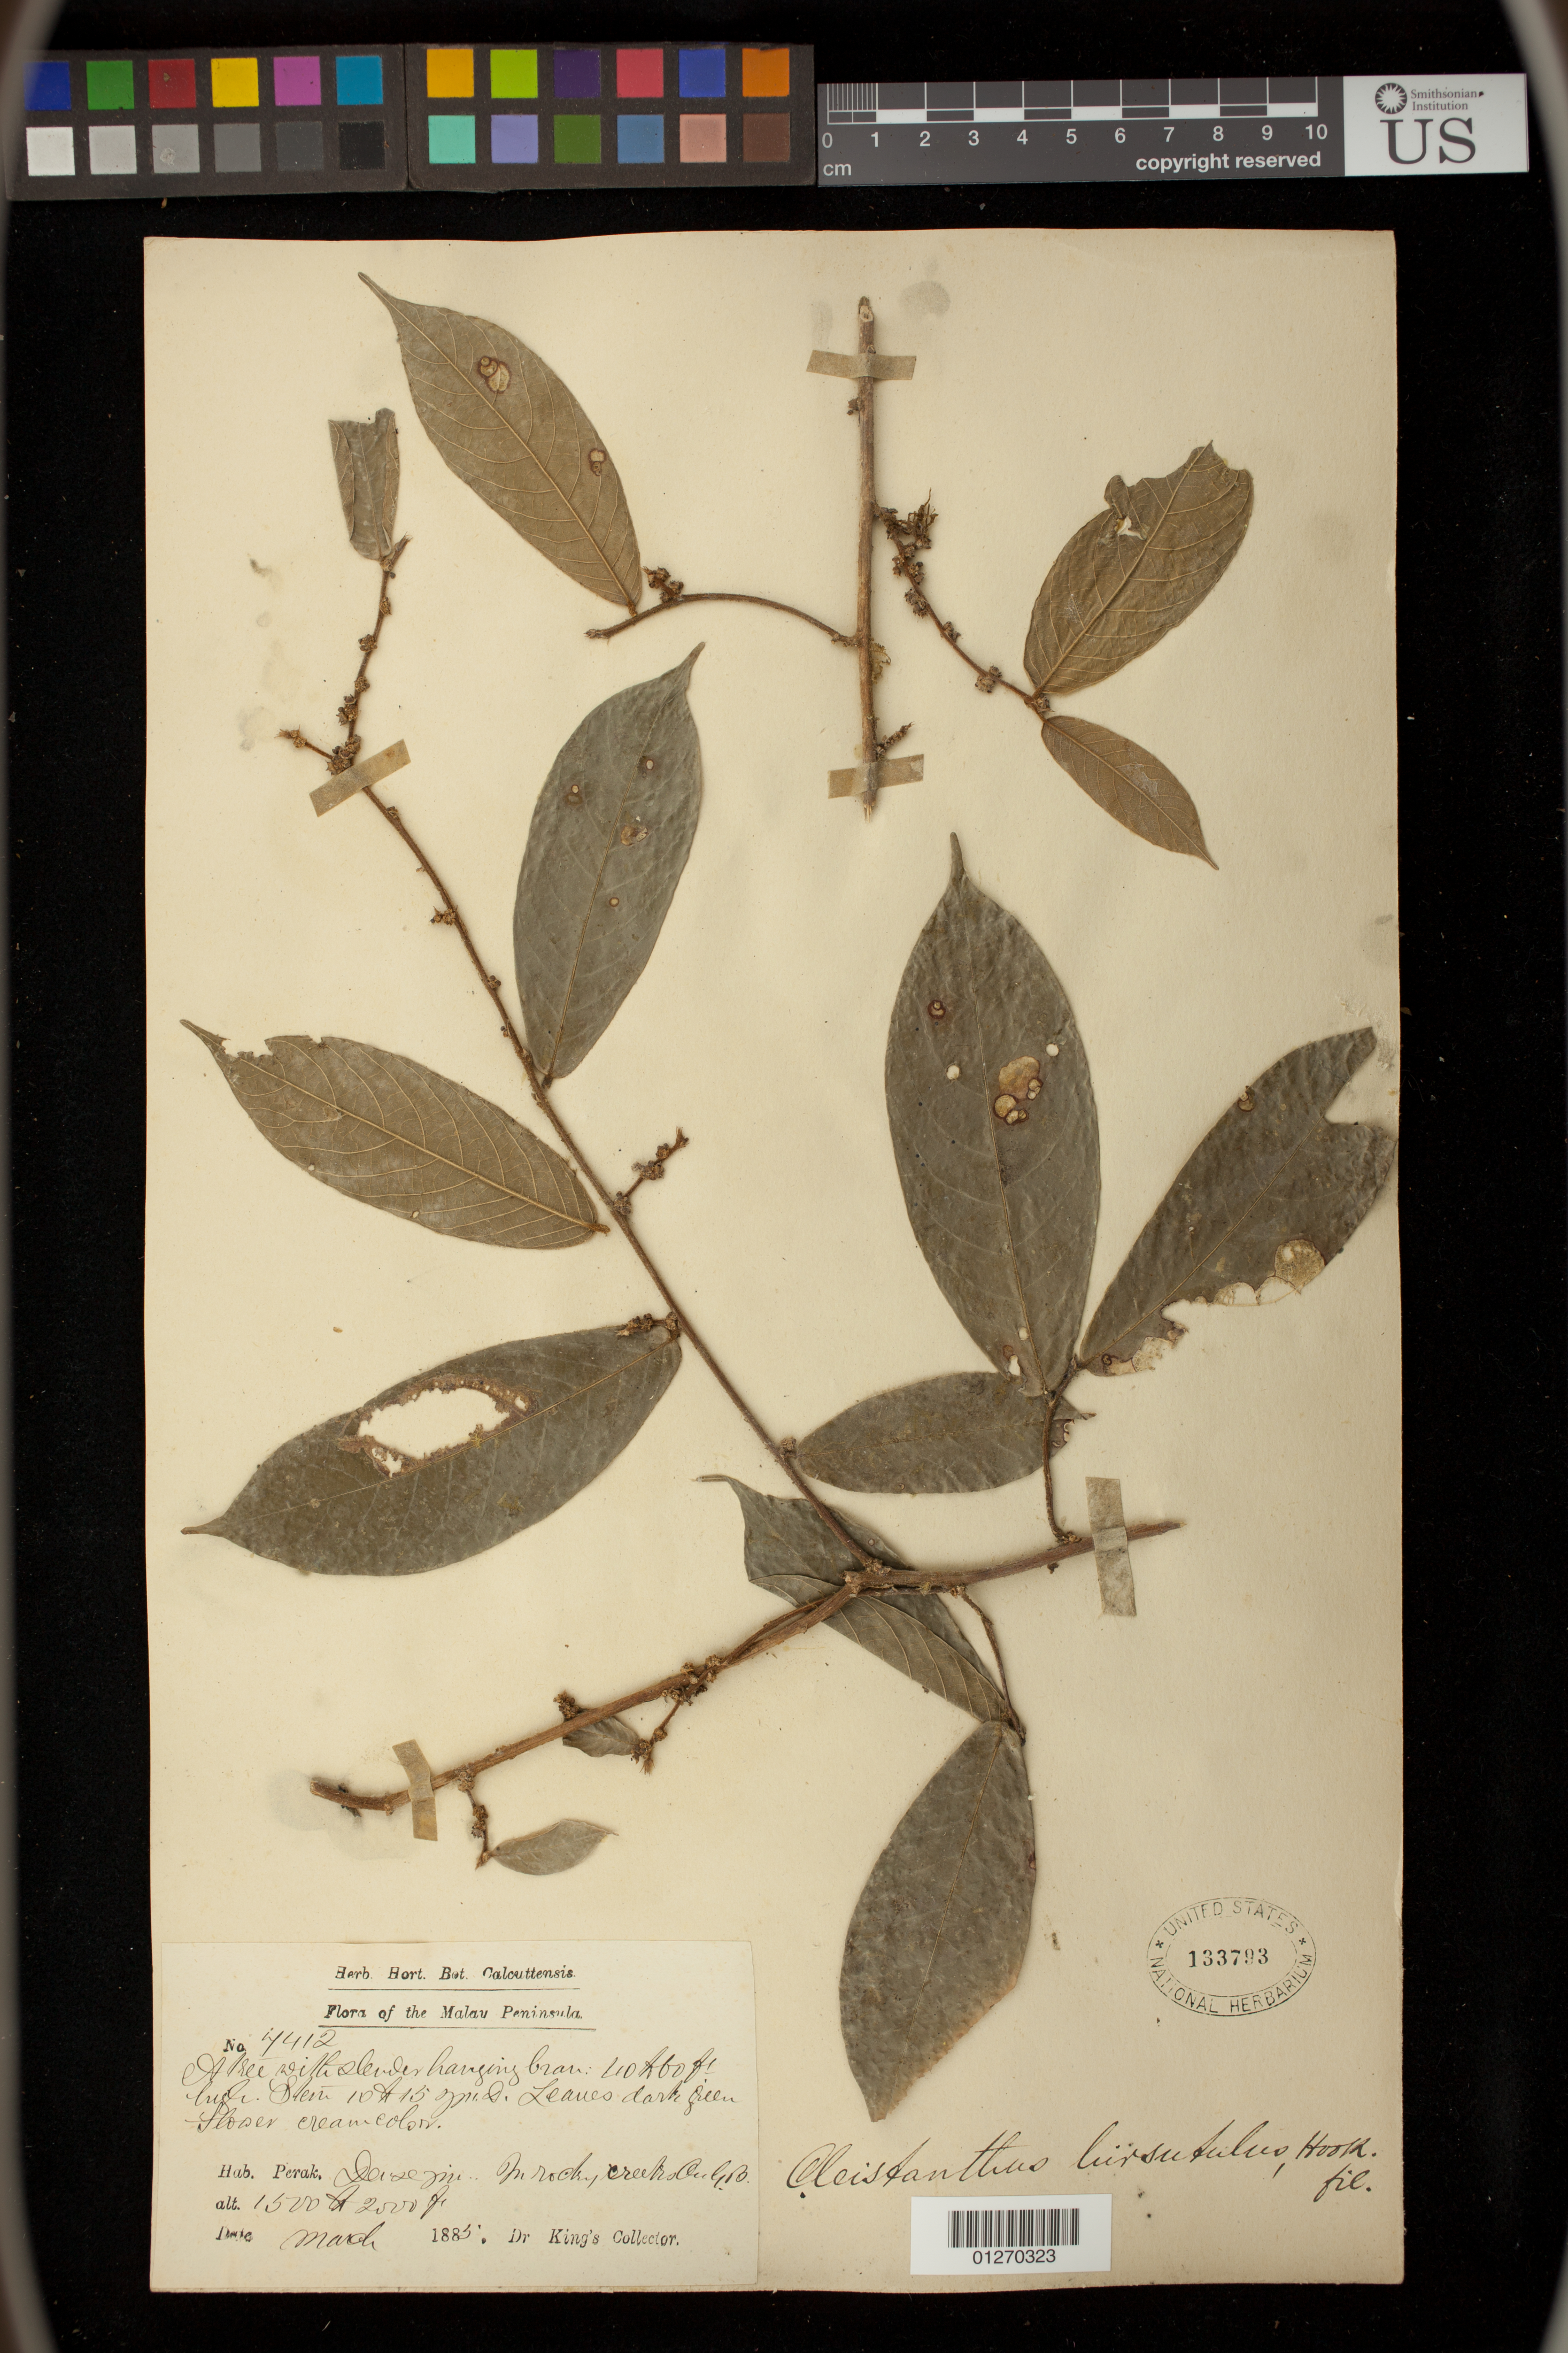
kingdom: Plantae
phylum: Tracheophyta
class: Magnoliopsida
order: Malpighiales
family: Phyllanthaceae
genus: Cleistanthus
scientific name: Cleistanthus hirsutulus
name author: Hook. f.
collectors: King, --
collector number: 4412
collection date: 1885-03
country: Malaysia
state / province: Perak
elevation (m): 457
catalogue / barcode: US 133793